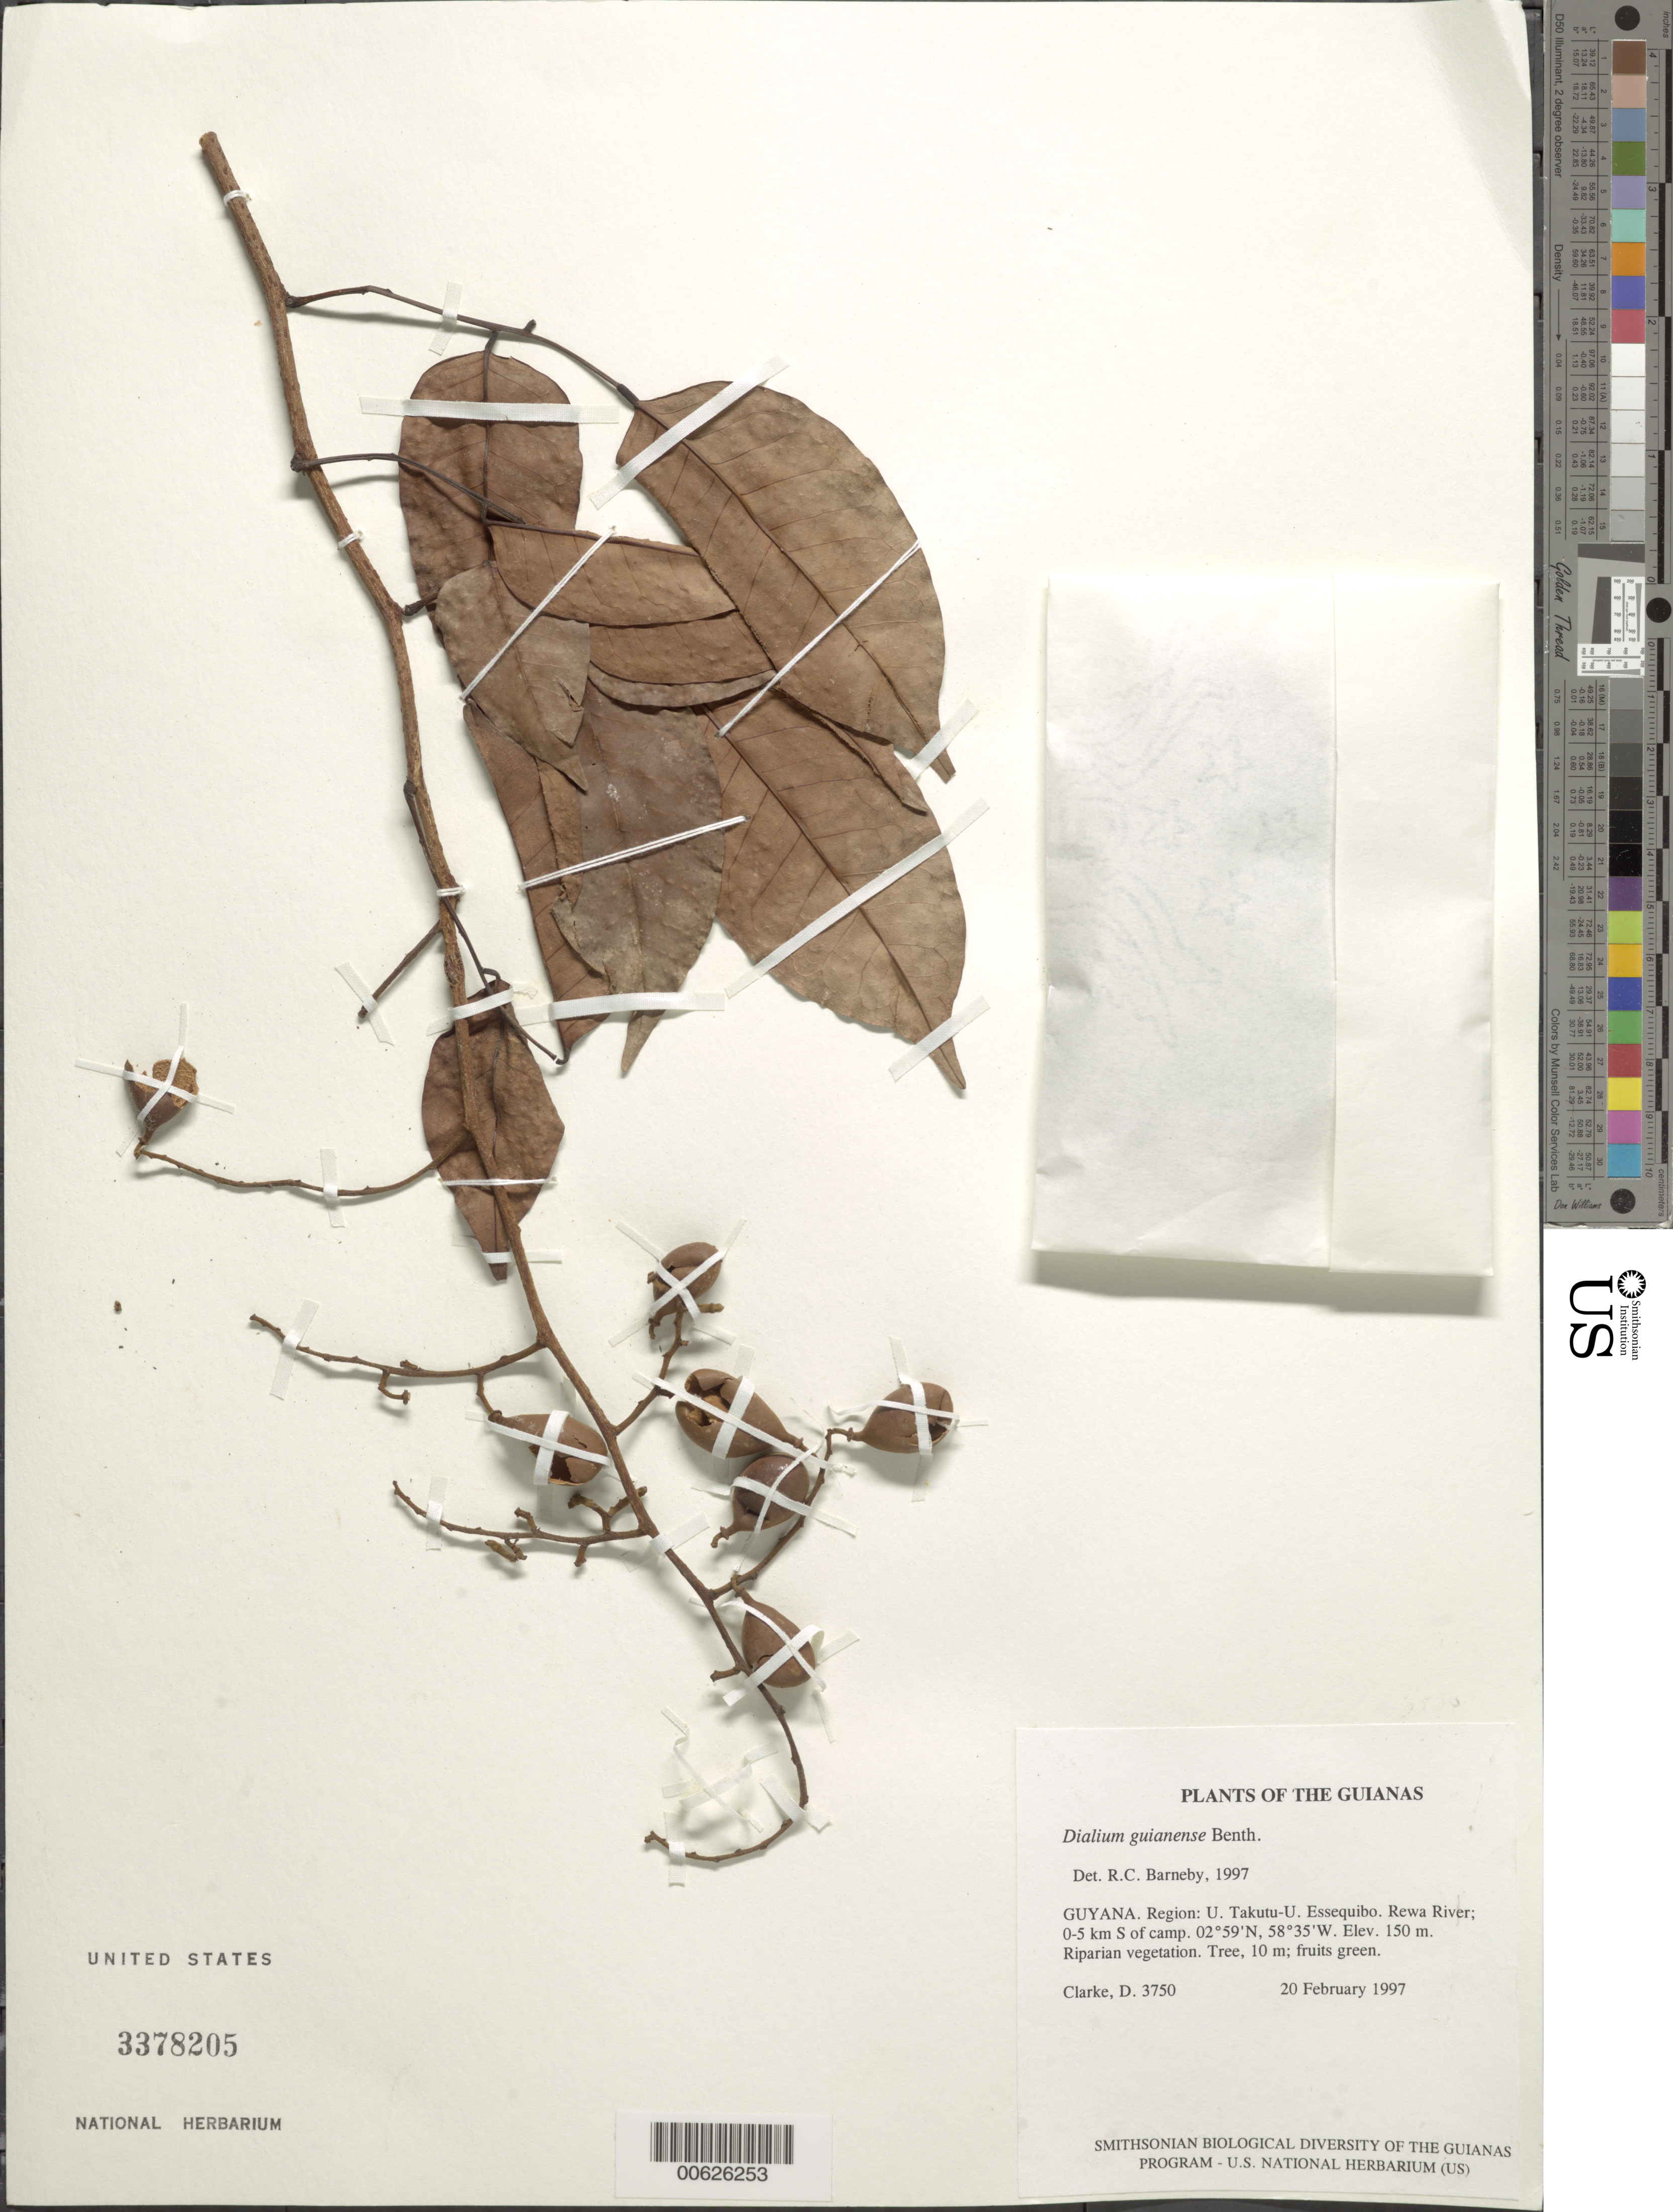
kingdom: Plantae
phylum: Tracheophyta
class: Magnoliopsida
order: Fabales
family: Fabaceae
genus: Dialium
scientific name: Dialium guianense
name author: (Aubl.) Sandwith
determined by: Barneby, Rupert C., (NY)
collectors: H. D. Clarke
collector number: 3750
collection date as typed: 20 February 1997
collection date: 1997-02-20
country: Guyana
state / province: U. Takutu-U. Essequibo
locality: Rewa River; 0-5 km S of camp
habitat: Riparian vegetation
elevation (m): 150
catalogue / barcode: US 3378205